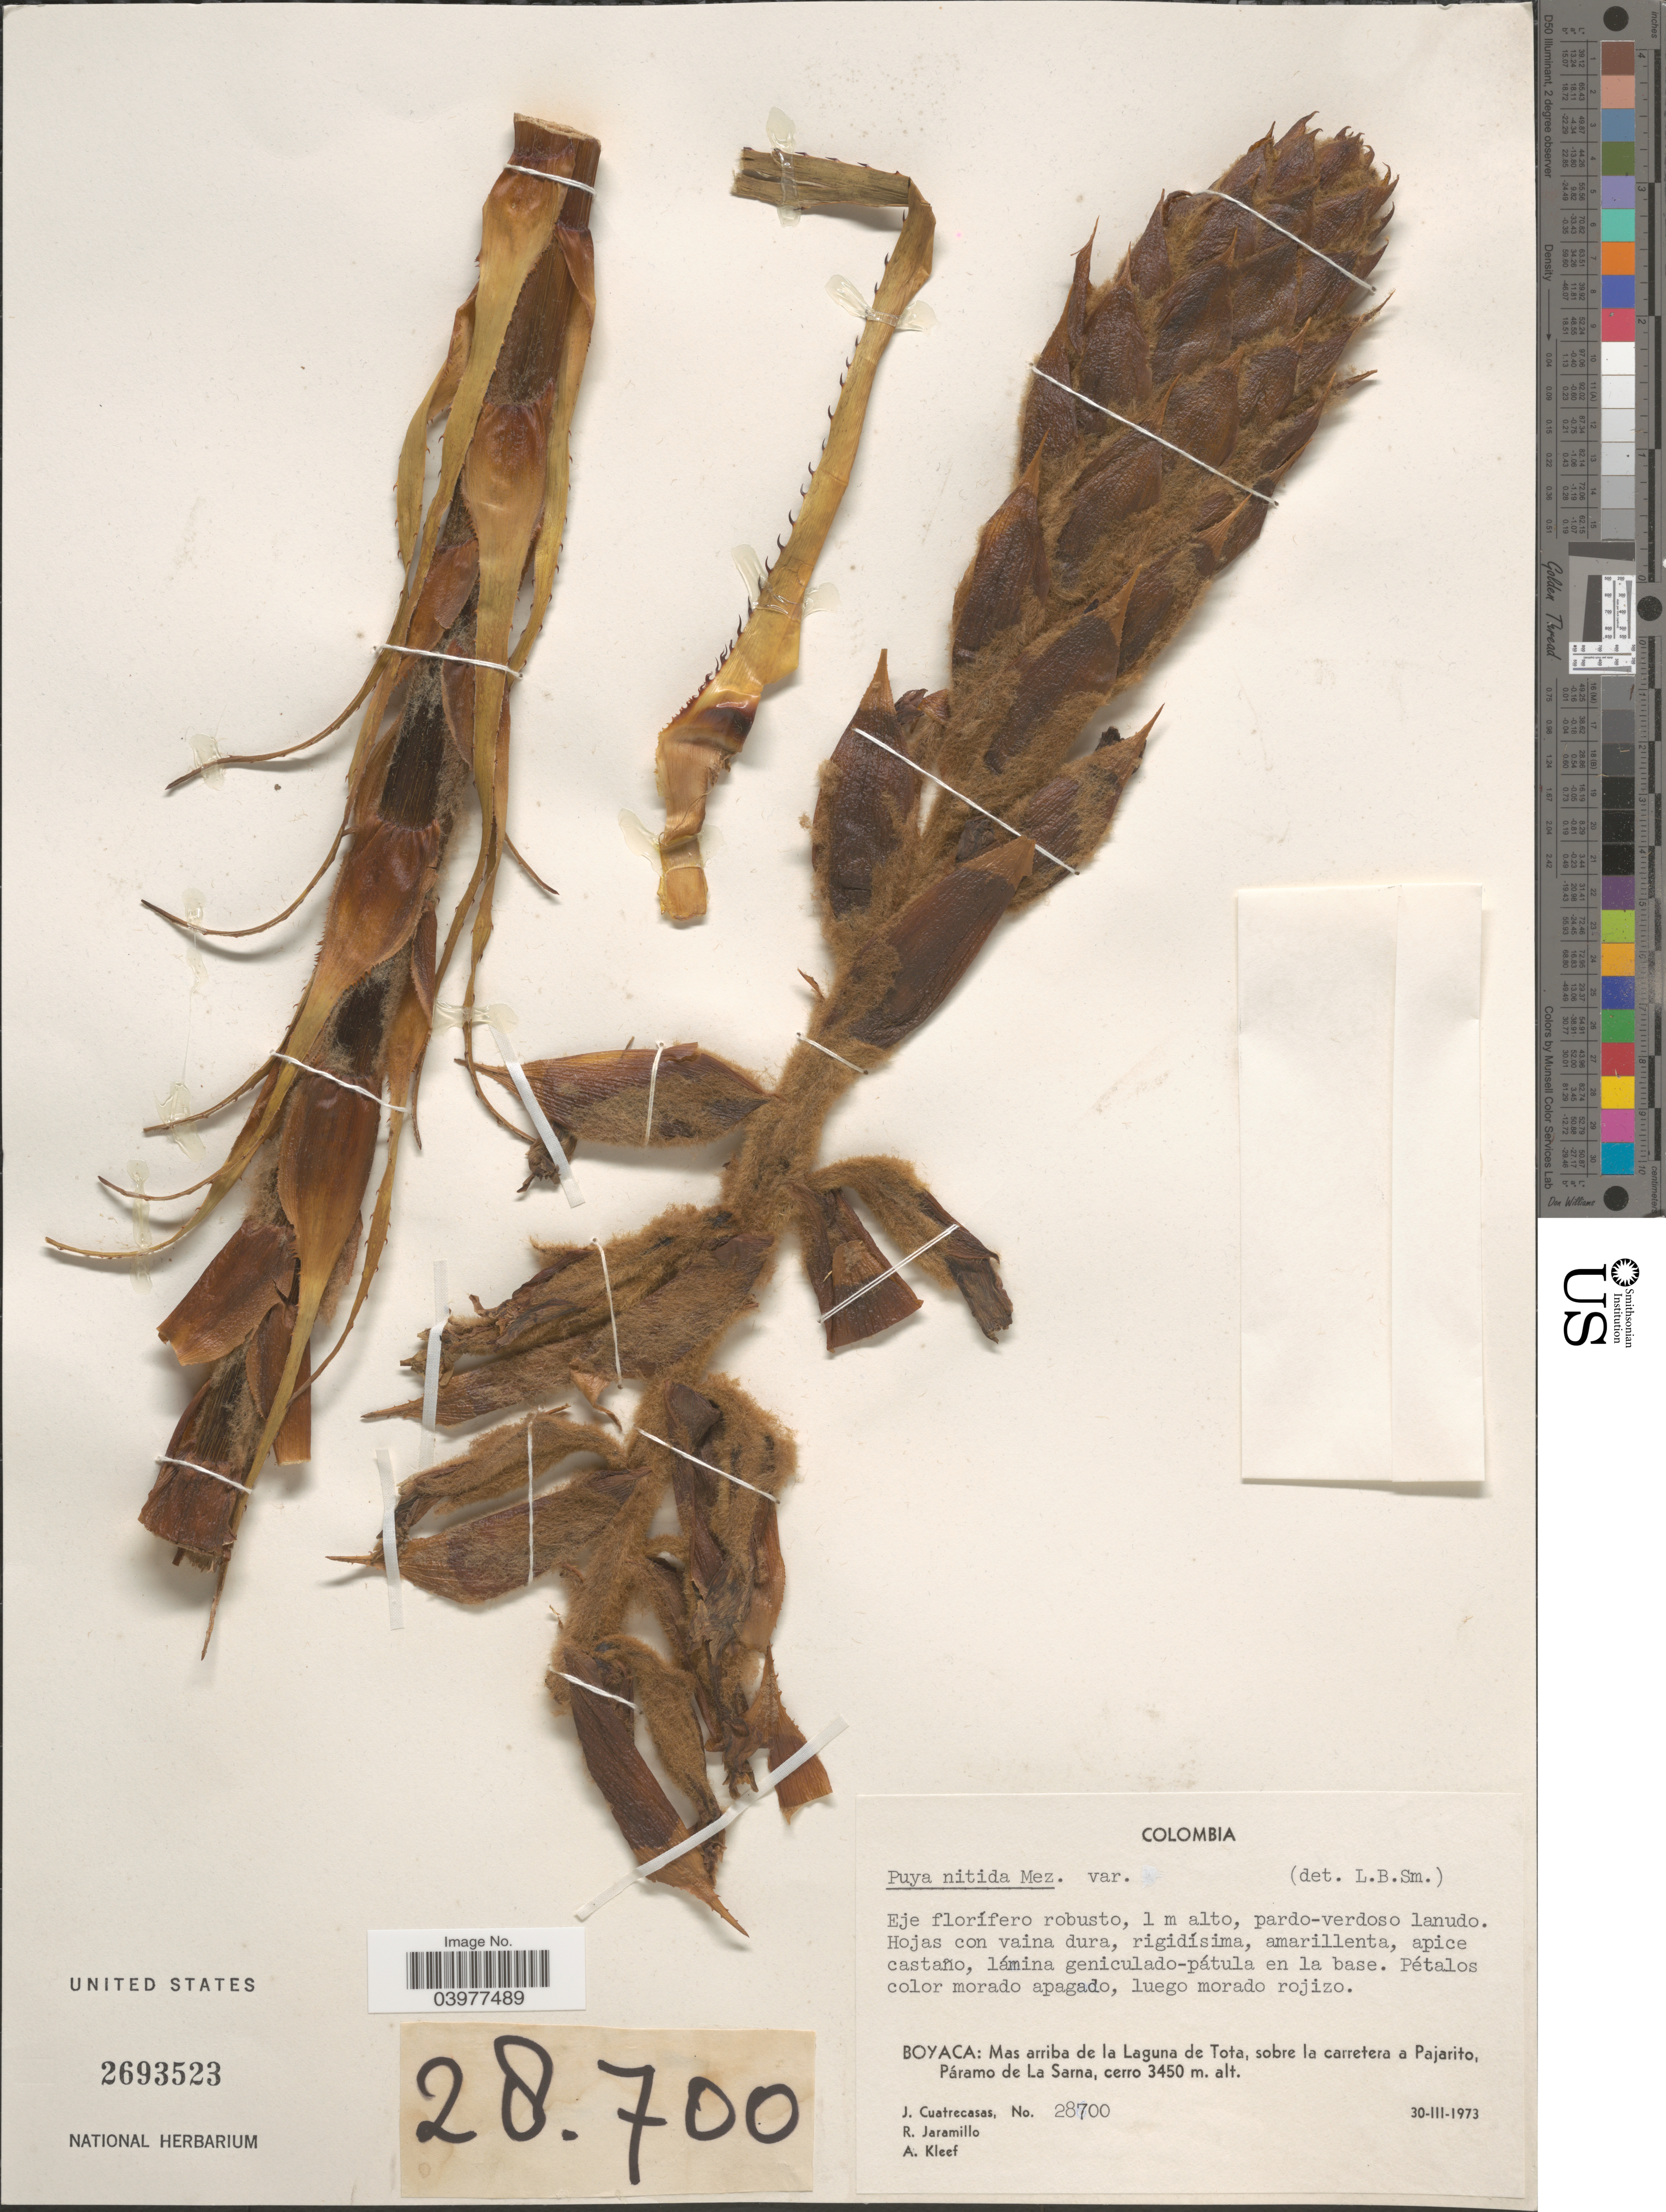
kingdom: Plantae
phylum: Tracheophyta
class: Liliopsida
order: Poales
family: Bromeliaceae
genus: Puya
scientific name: Puya nitida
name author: Mez in C. DC.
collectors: J. Cuatrecasas, R. Jaramillo & A. Kleef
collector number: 28700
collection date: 1973-03-30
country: Colombia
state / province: Boyacá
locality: Mas arriba de la Laguna de Tota, sobre la carretera a Pajarito, Páramo de La Sarna.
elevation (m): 3450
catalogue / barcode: US 2693523